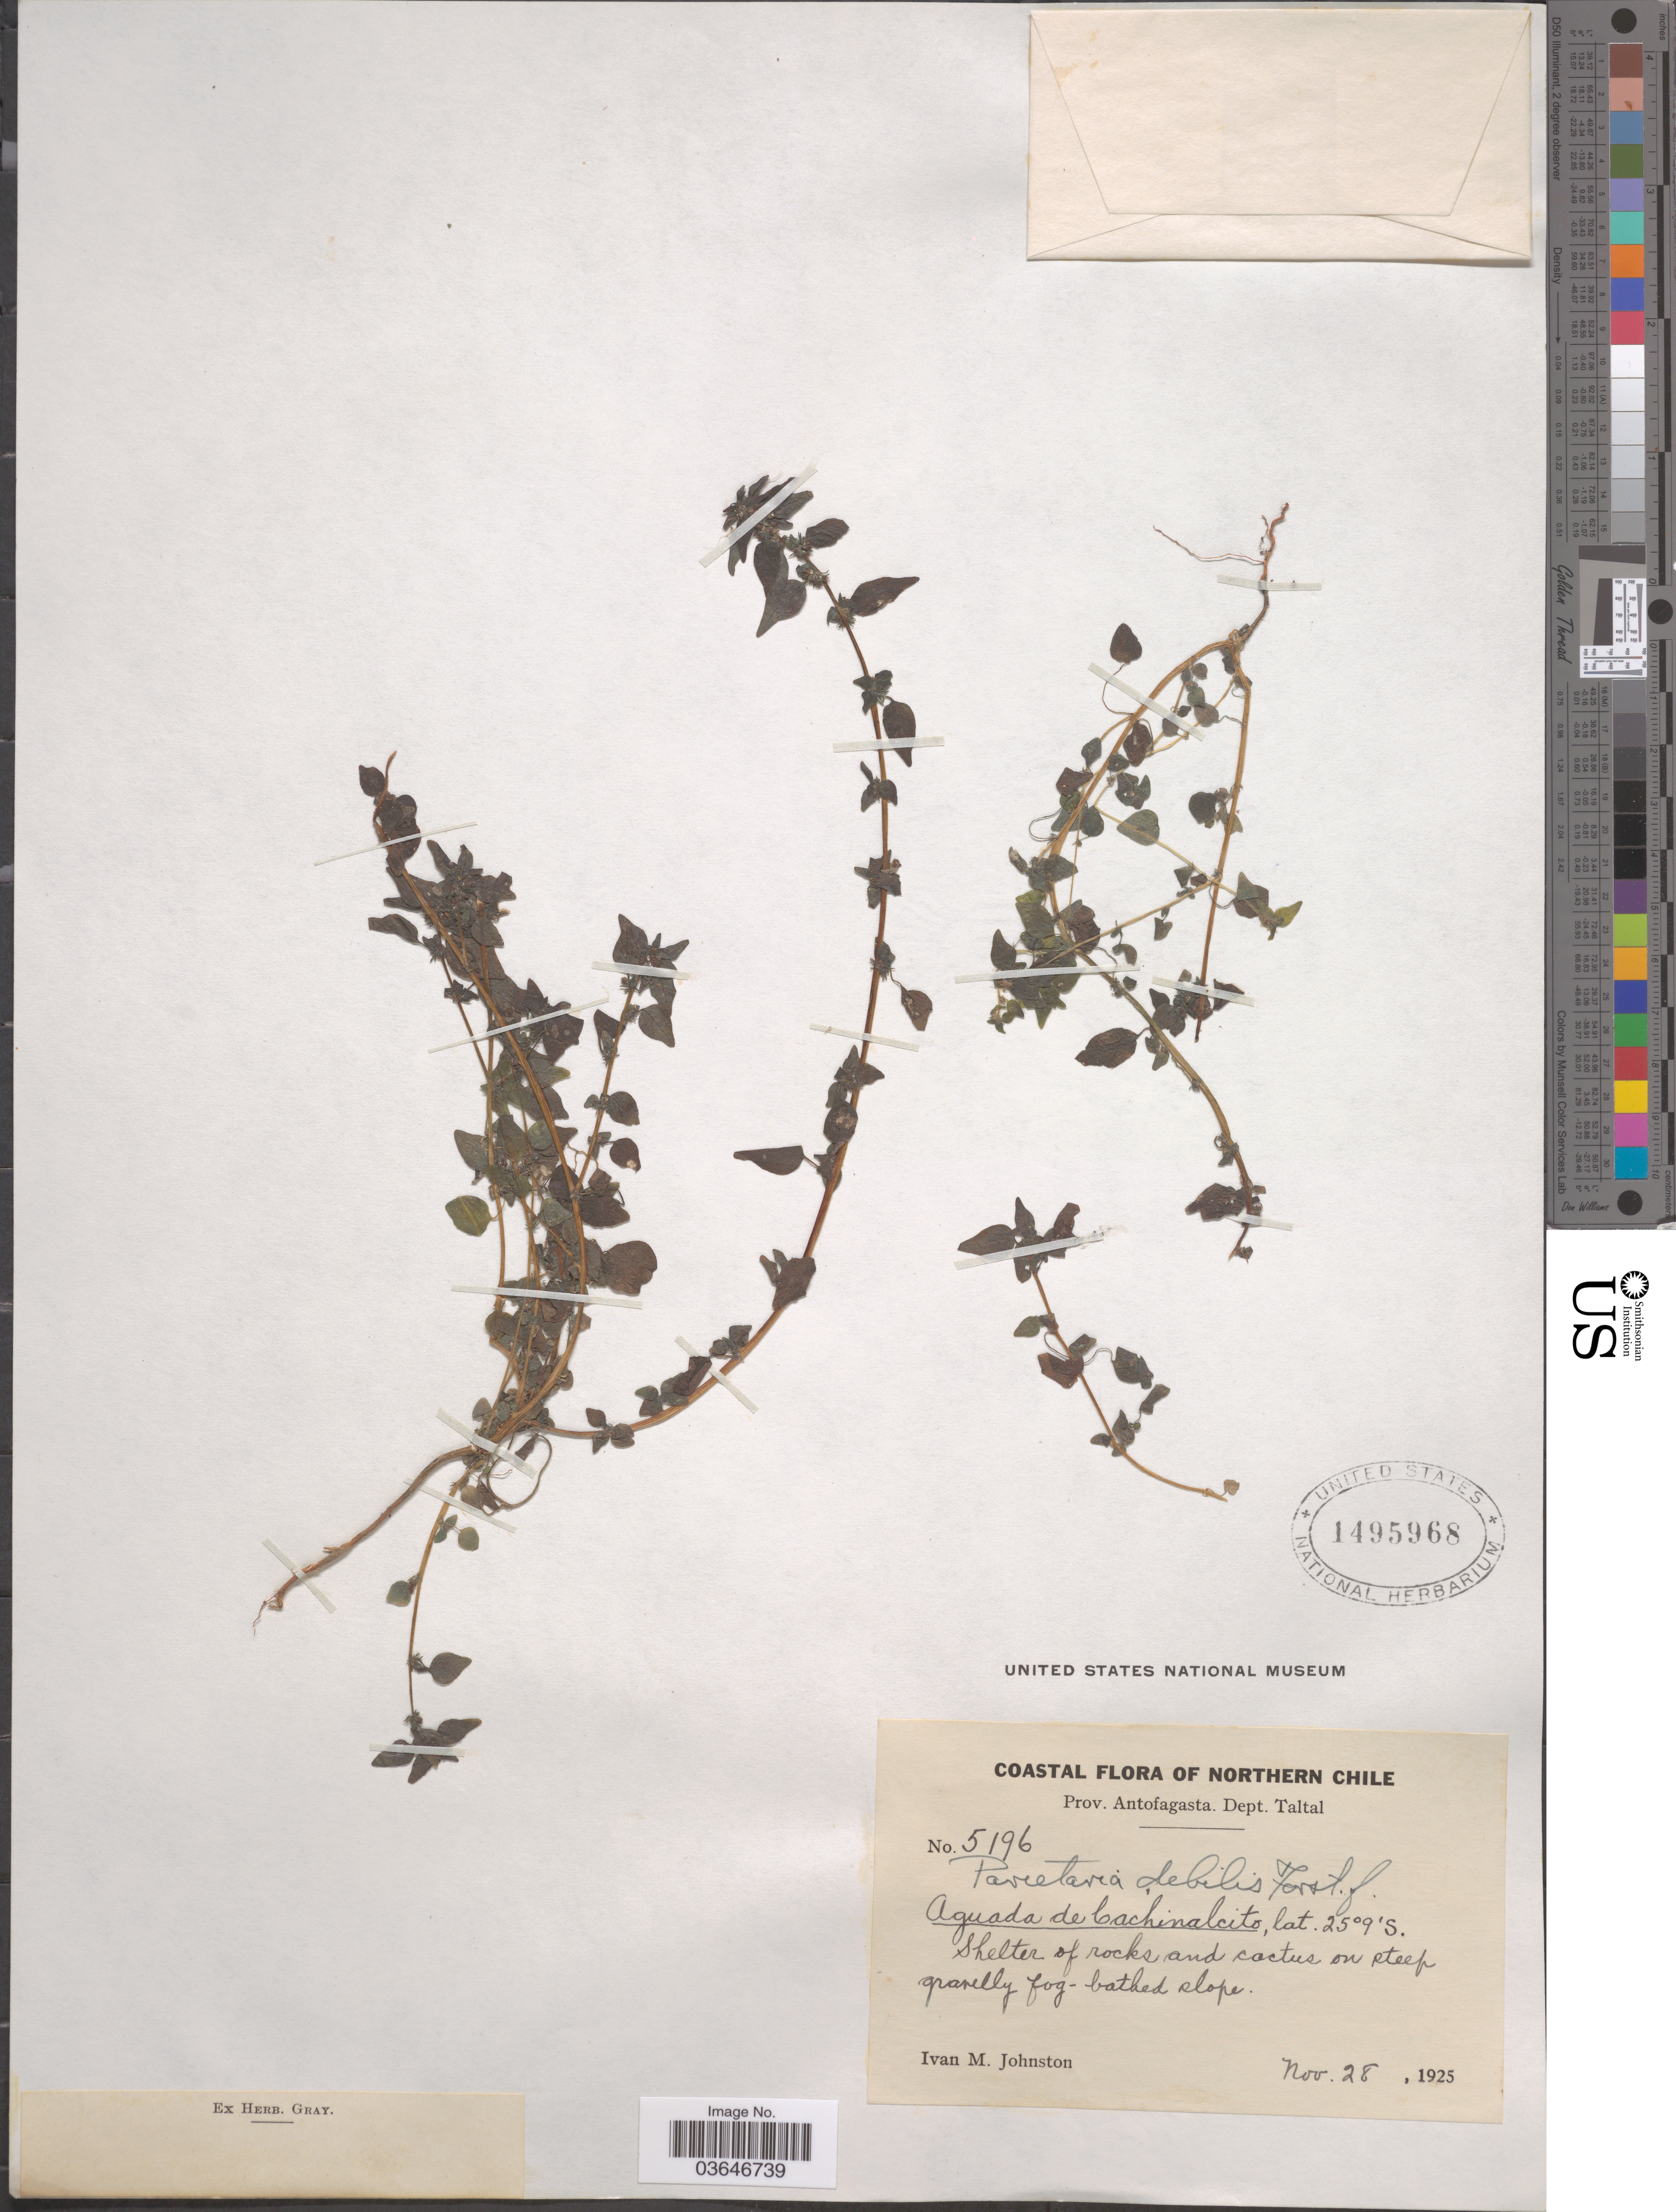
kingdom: Plantae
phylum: Tracheophyta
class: Magnoliopsida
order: Rosales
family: Urticaceae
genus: Parietaria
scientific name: Parietaria debilis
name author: G. Forst.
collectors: I.M. Johnston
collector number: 5196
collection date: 1925-11-28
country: Chile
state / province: Antofagasta (II)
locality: Coastal. Northern Chile. Dept. Taltal. Aguada de Cachinalcito.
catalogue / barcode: US 1495968